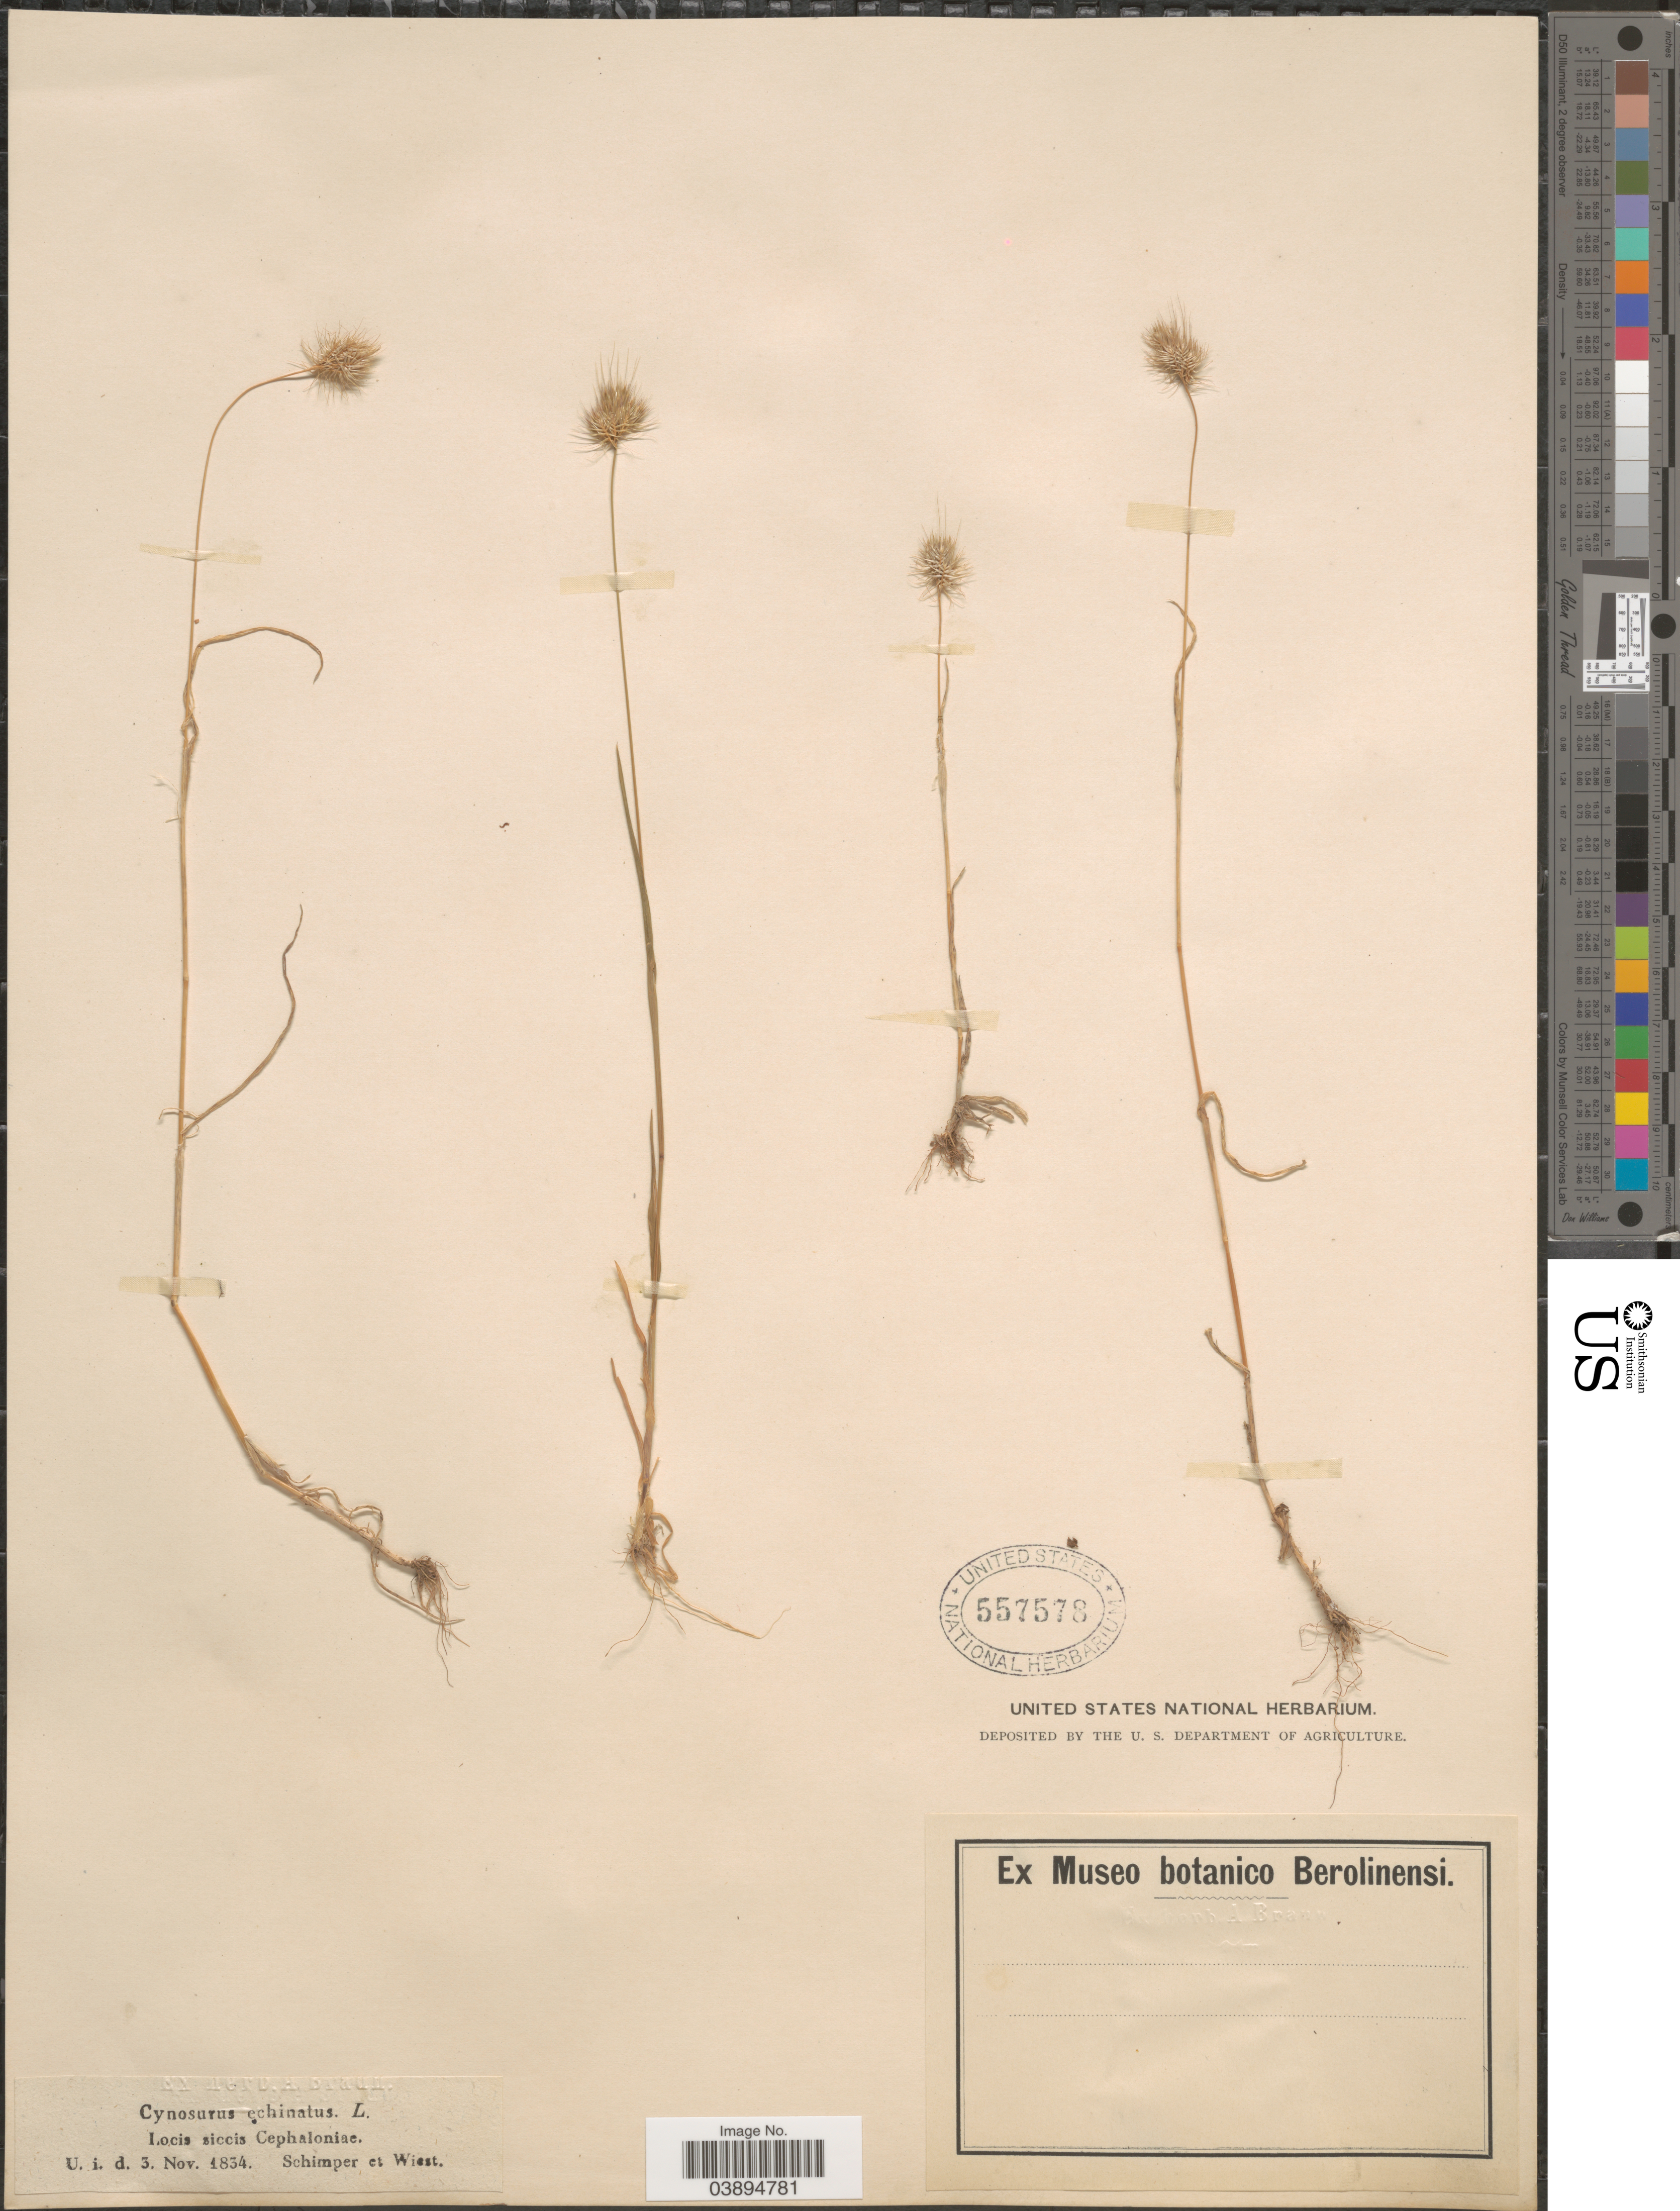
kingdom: Plantae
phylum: Tracheophyta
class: Liliopsida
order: Poales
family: Poaceae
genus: Cynosurus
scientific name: Cynosurus echinatus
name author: L.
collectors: -. Schimper & -. Wiest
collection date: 1834-11-03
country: Greece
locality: Locis siccis Cephaloniae.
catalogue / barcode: US 557578